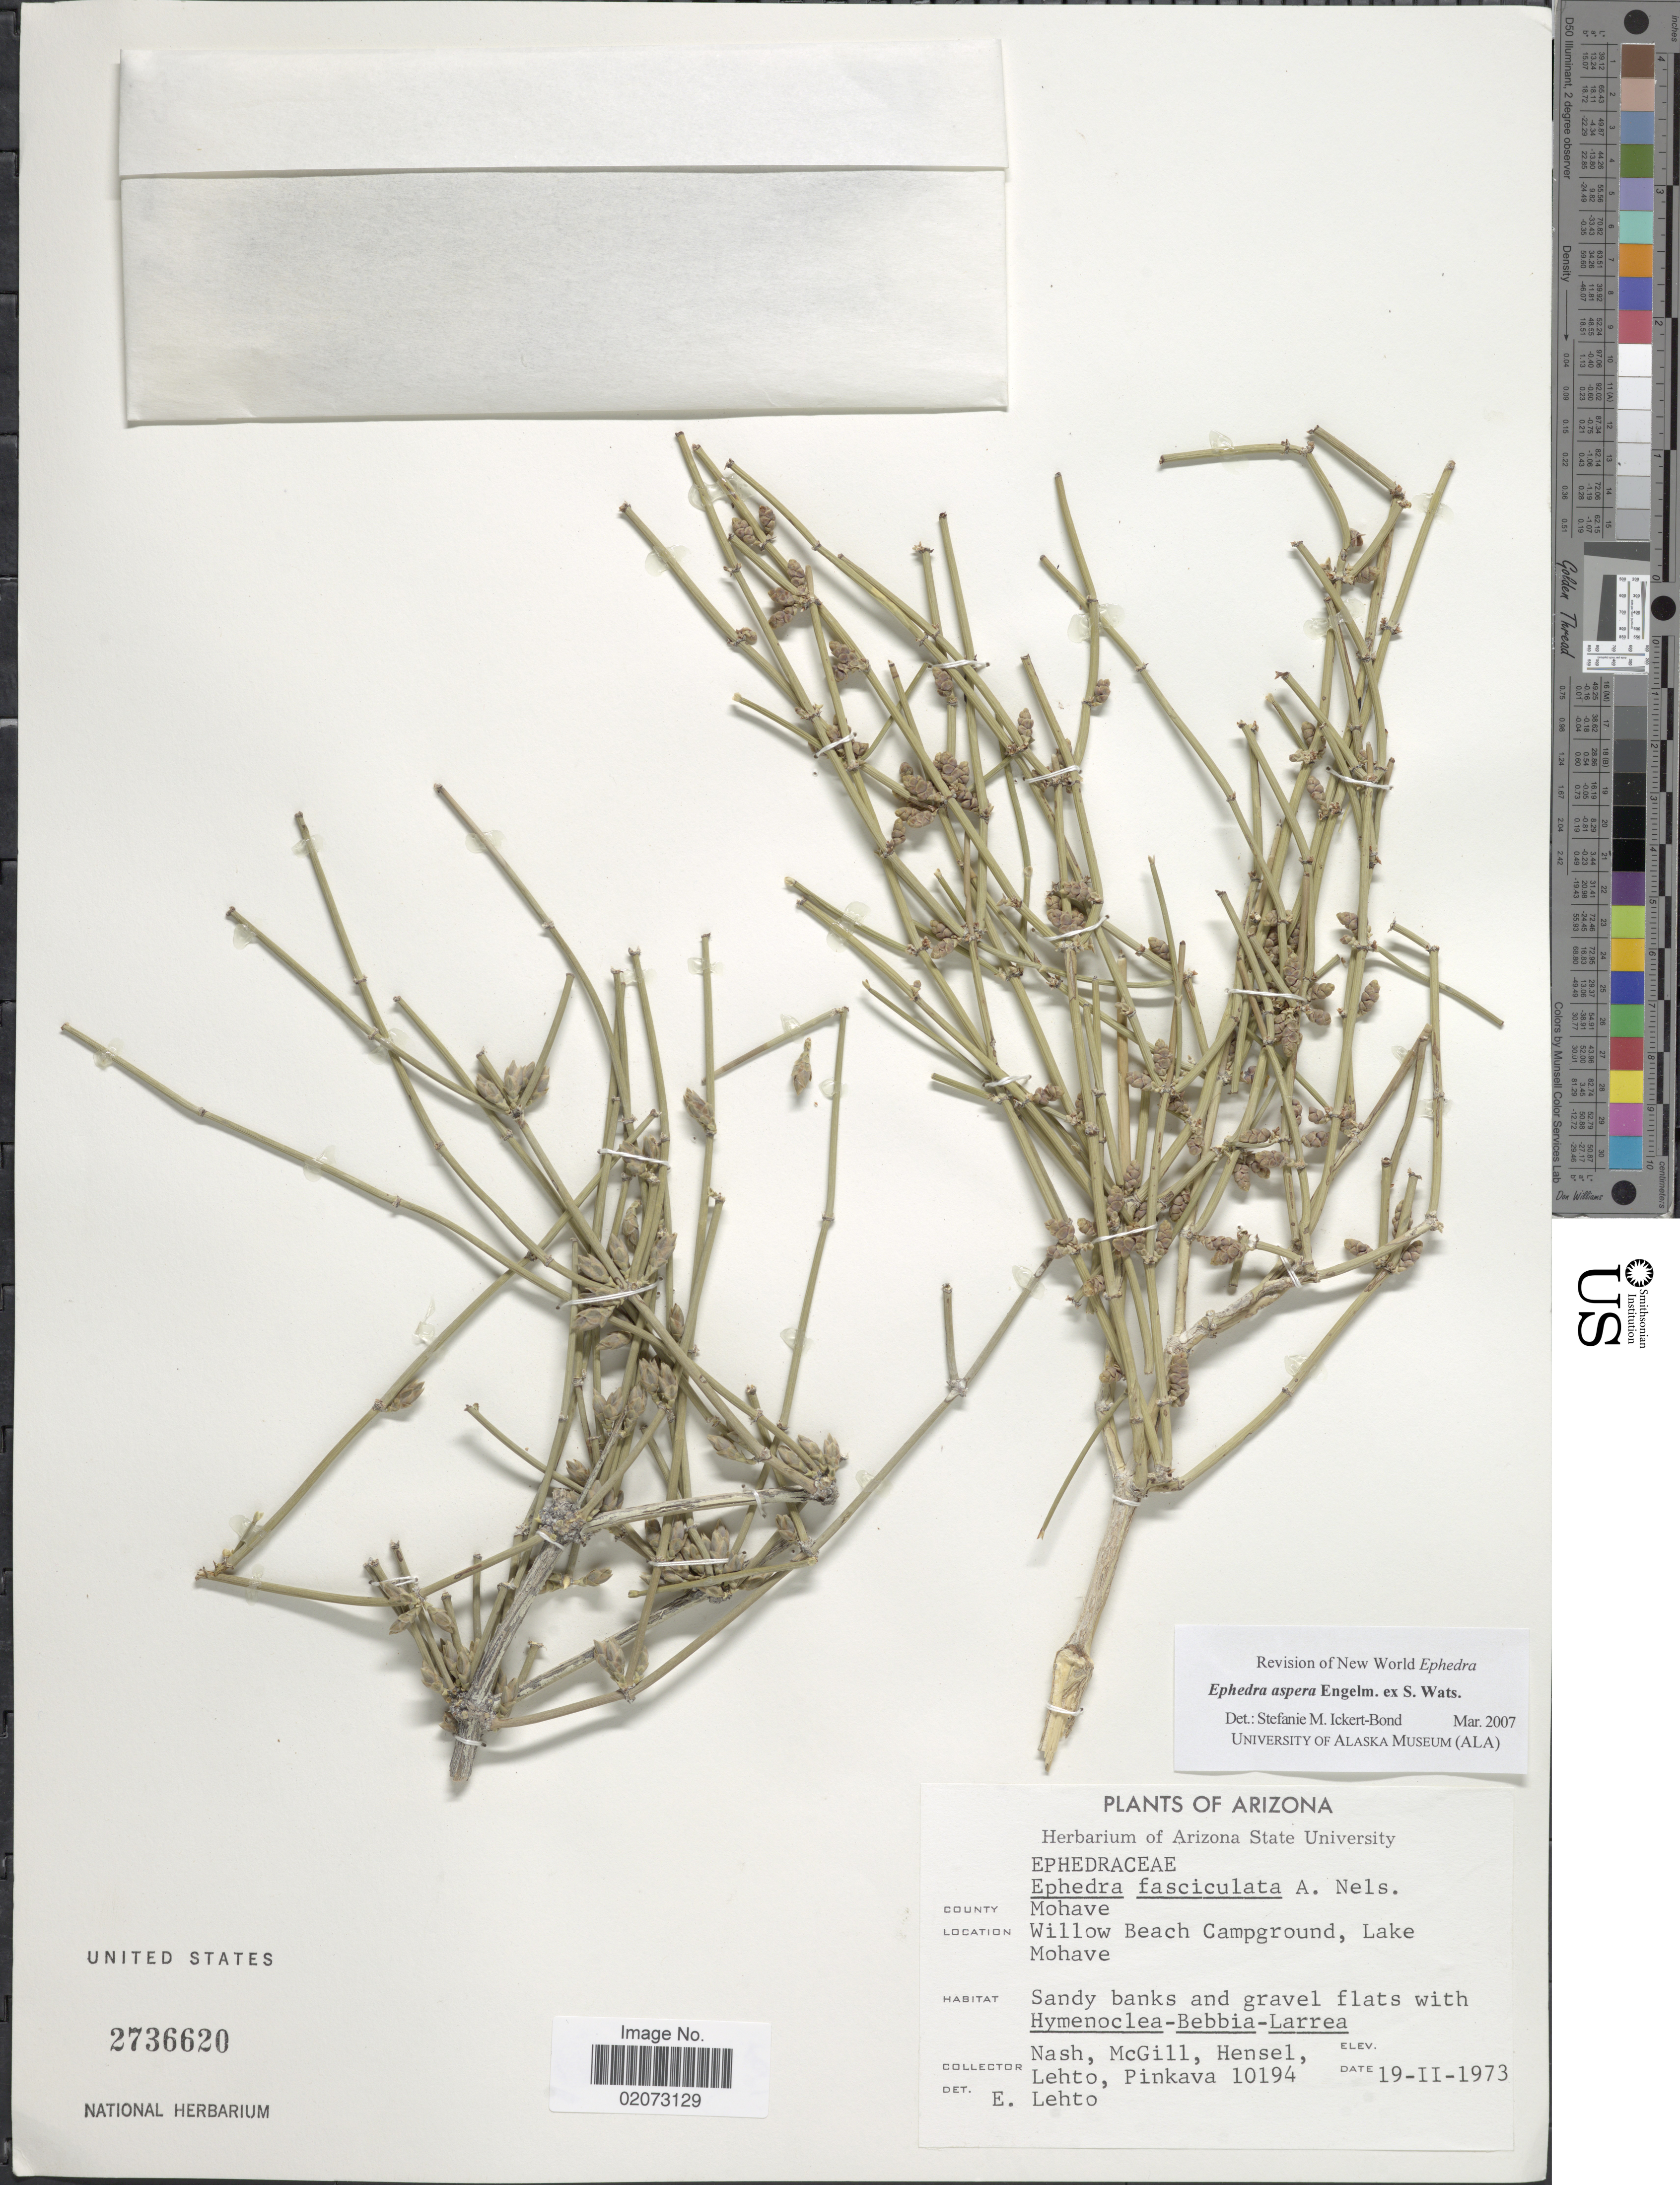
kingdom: Plantae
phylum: Tracheophyta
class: Gnetopsida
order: Ephedrales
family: Ephedraceae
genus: Ephedra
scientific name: Ephedra aspera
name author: Engelm. ex S. Watson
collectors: -- Nash, -. McGill, -. Hensel, -. Lehto & -. Pinkava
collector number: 10194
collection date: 1973-02-19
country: United States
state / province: Arizona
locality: County Mohave. Willow Beach Campground, Lake Mohave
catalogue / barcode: US 2736620